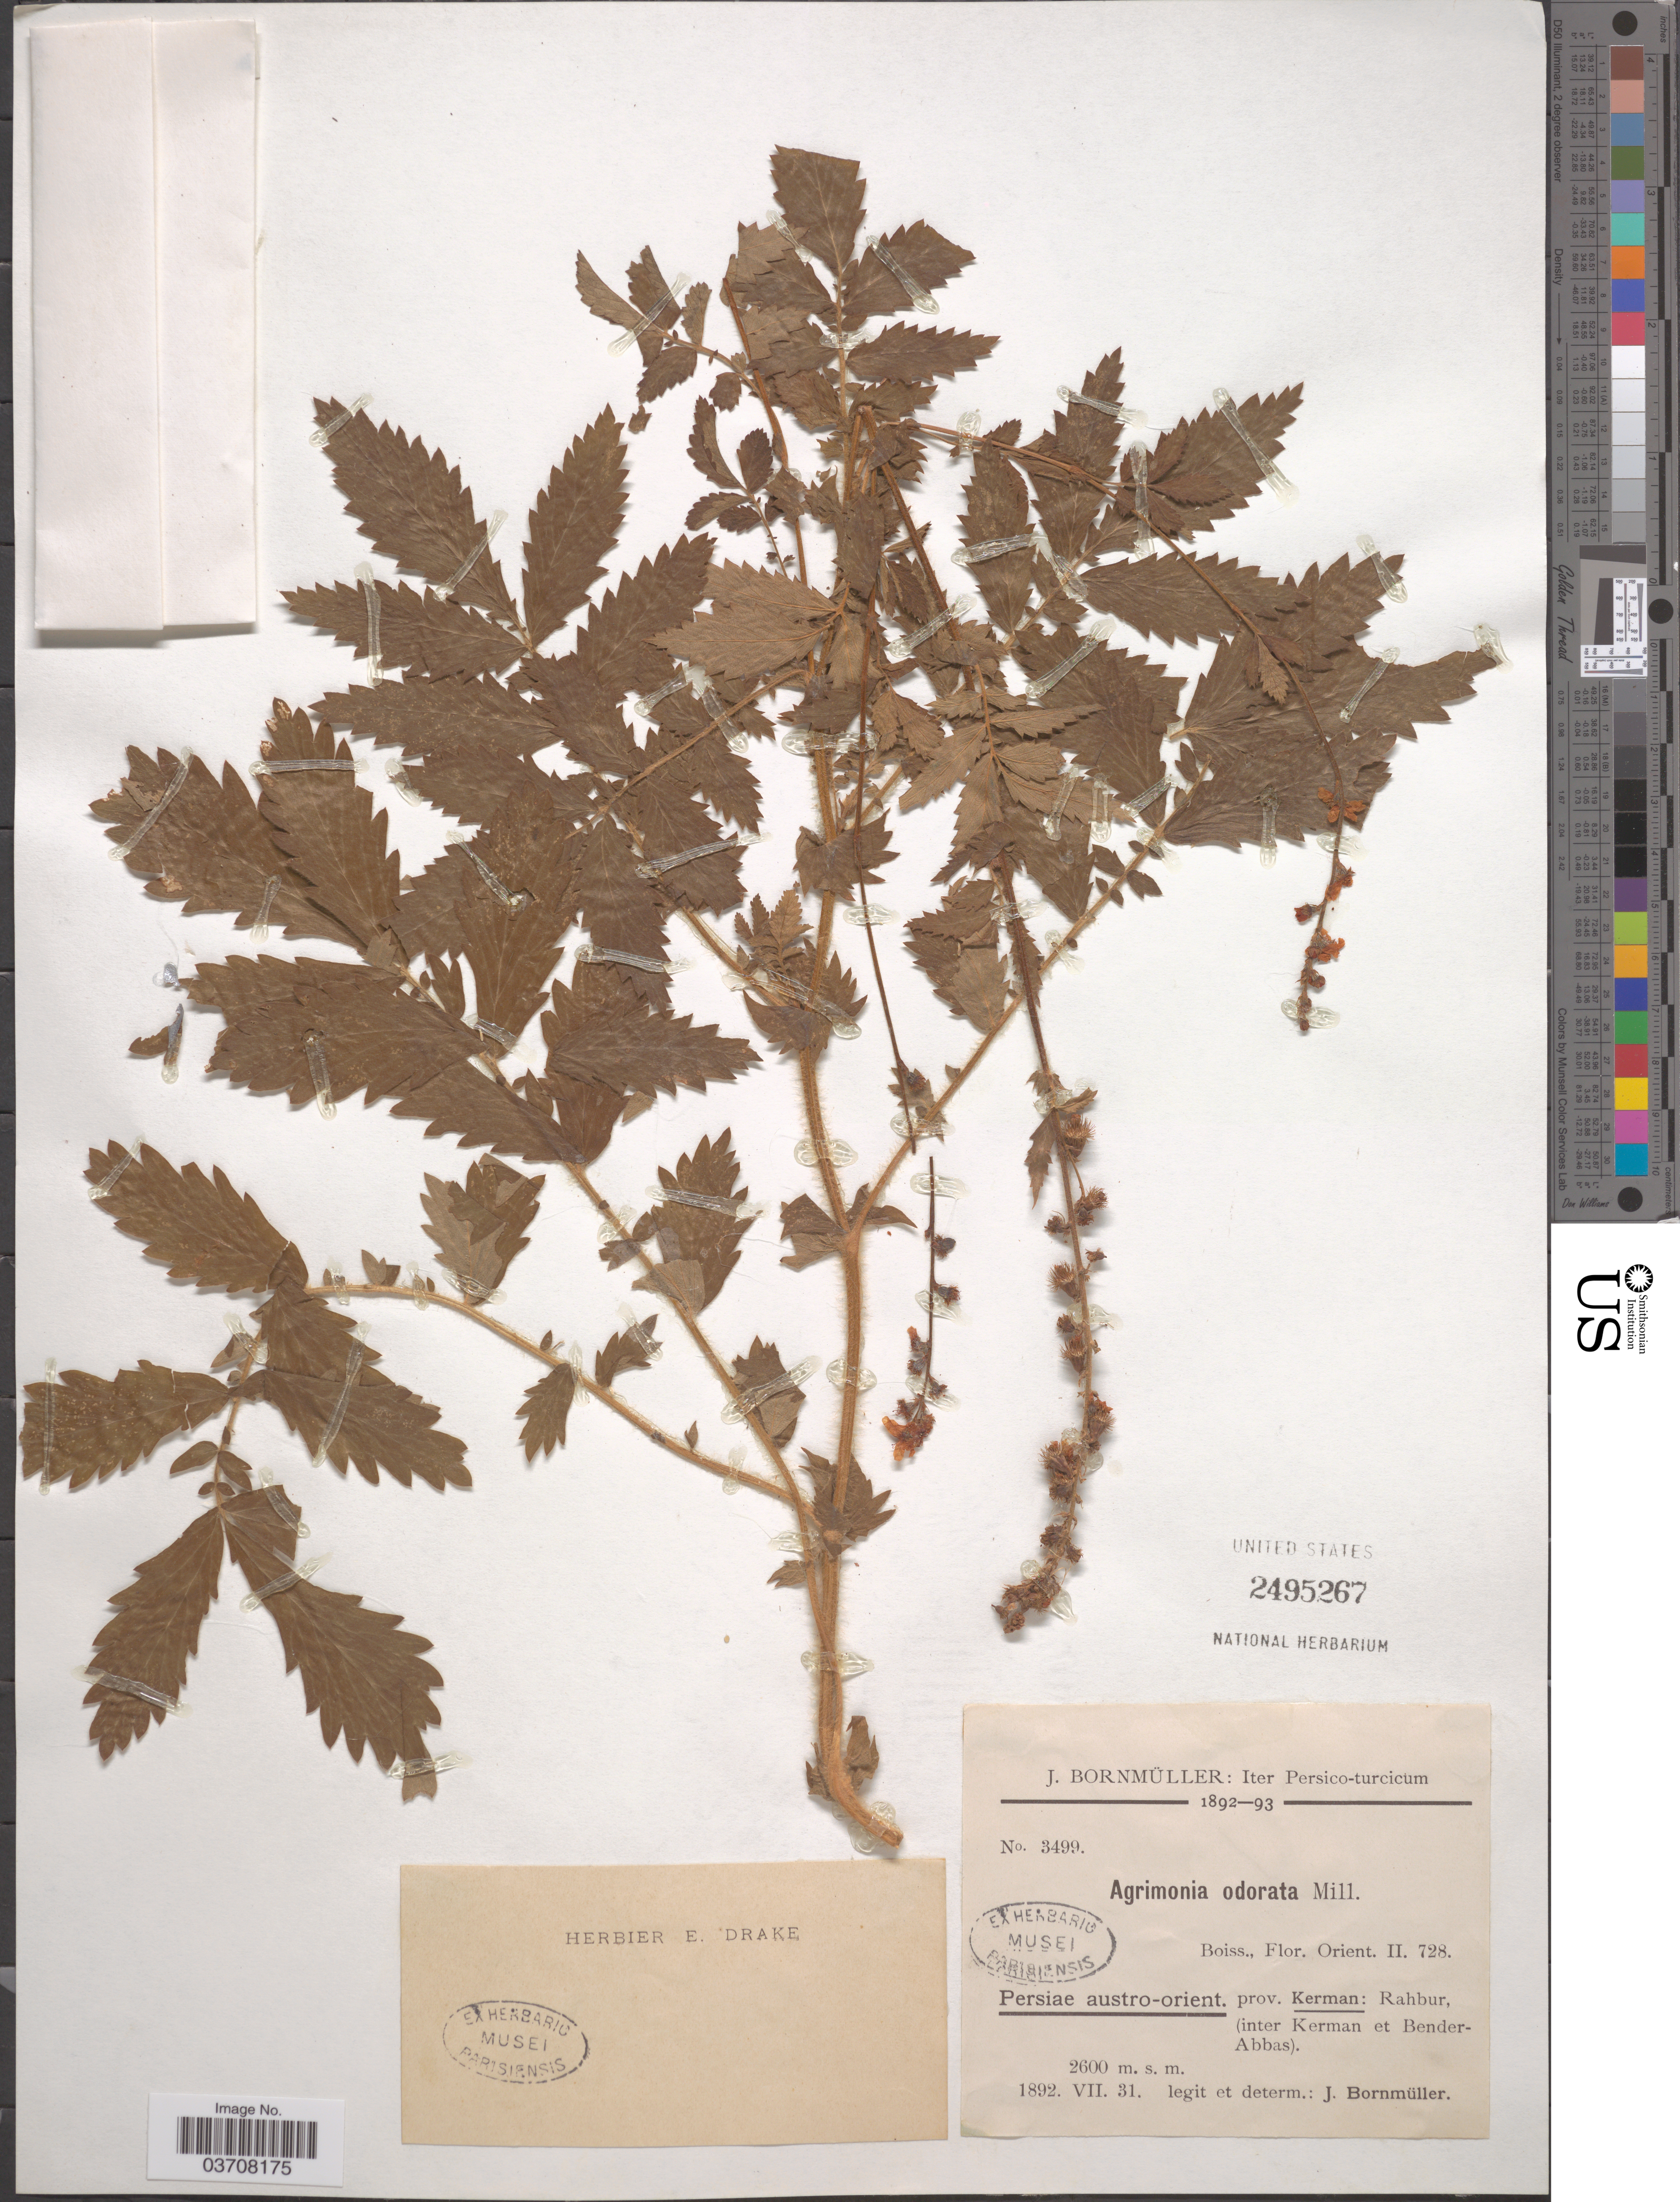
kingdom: Plantae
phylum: Tracheophyta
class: Magnoliopsida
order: Rosales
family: Rosaceae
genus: Agrimonia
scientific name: Agrimonia odorata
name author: Mill.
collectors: J. Bornmüller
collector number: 3499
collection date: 1892-07-31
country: Iran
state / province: Kerman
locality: Persiae austro-orient. Prov. Kerman: Rahbur, (inter Kerman et Bender-Abbas).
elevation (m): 2600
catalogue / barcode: US 2495267